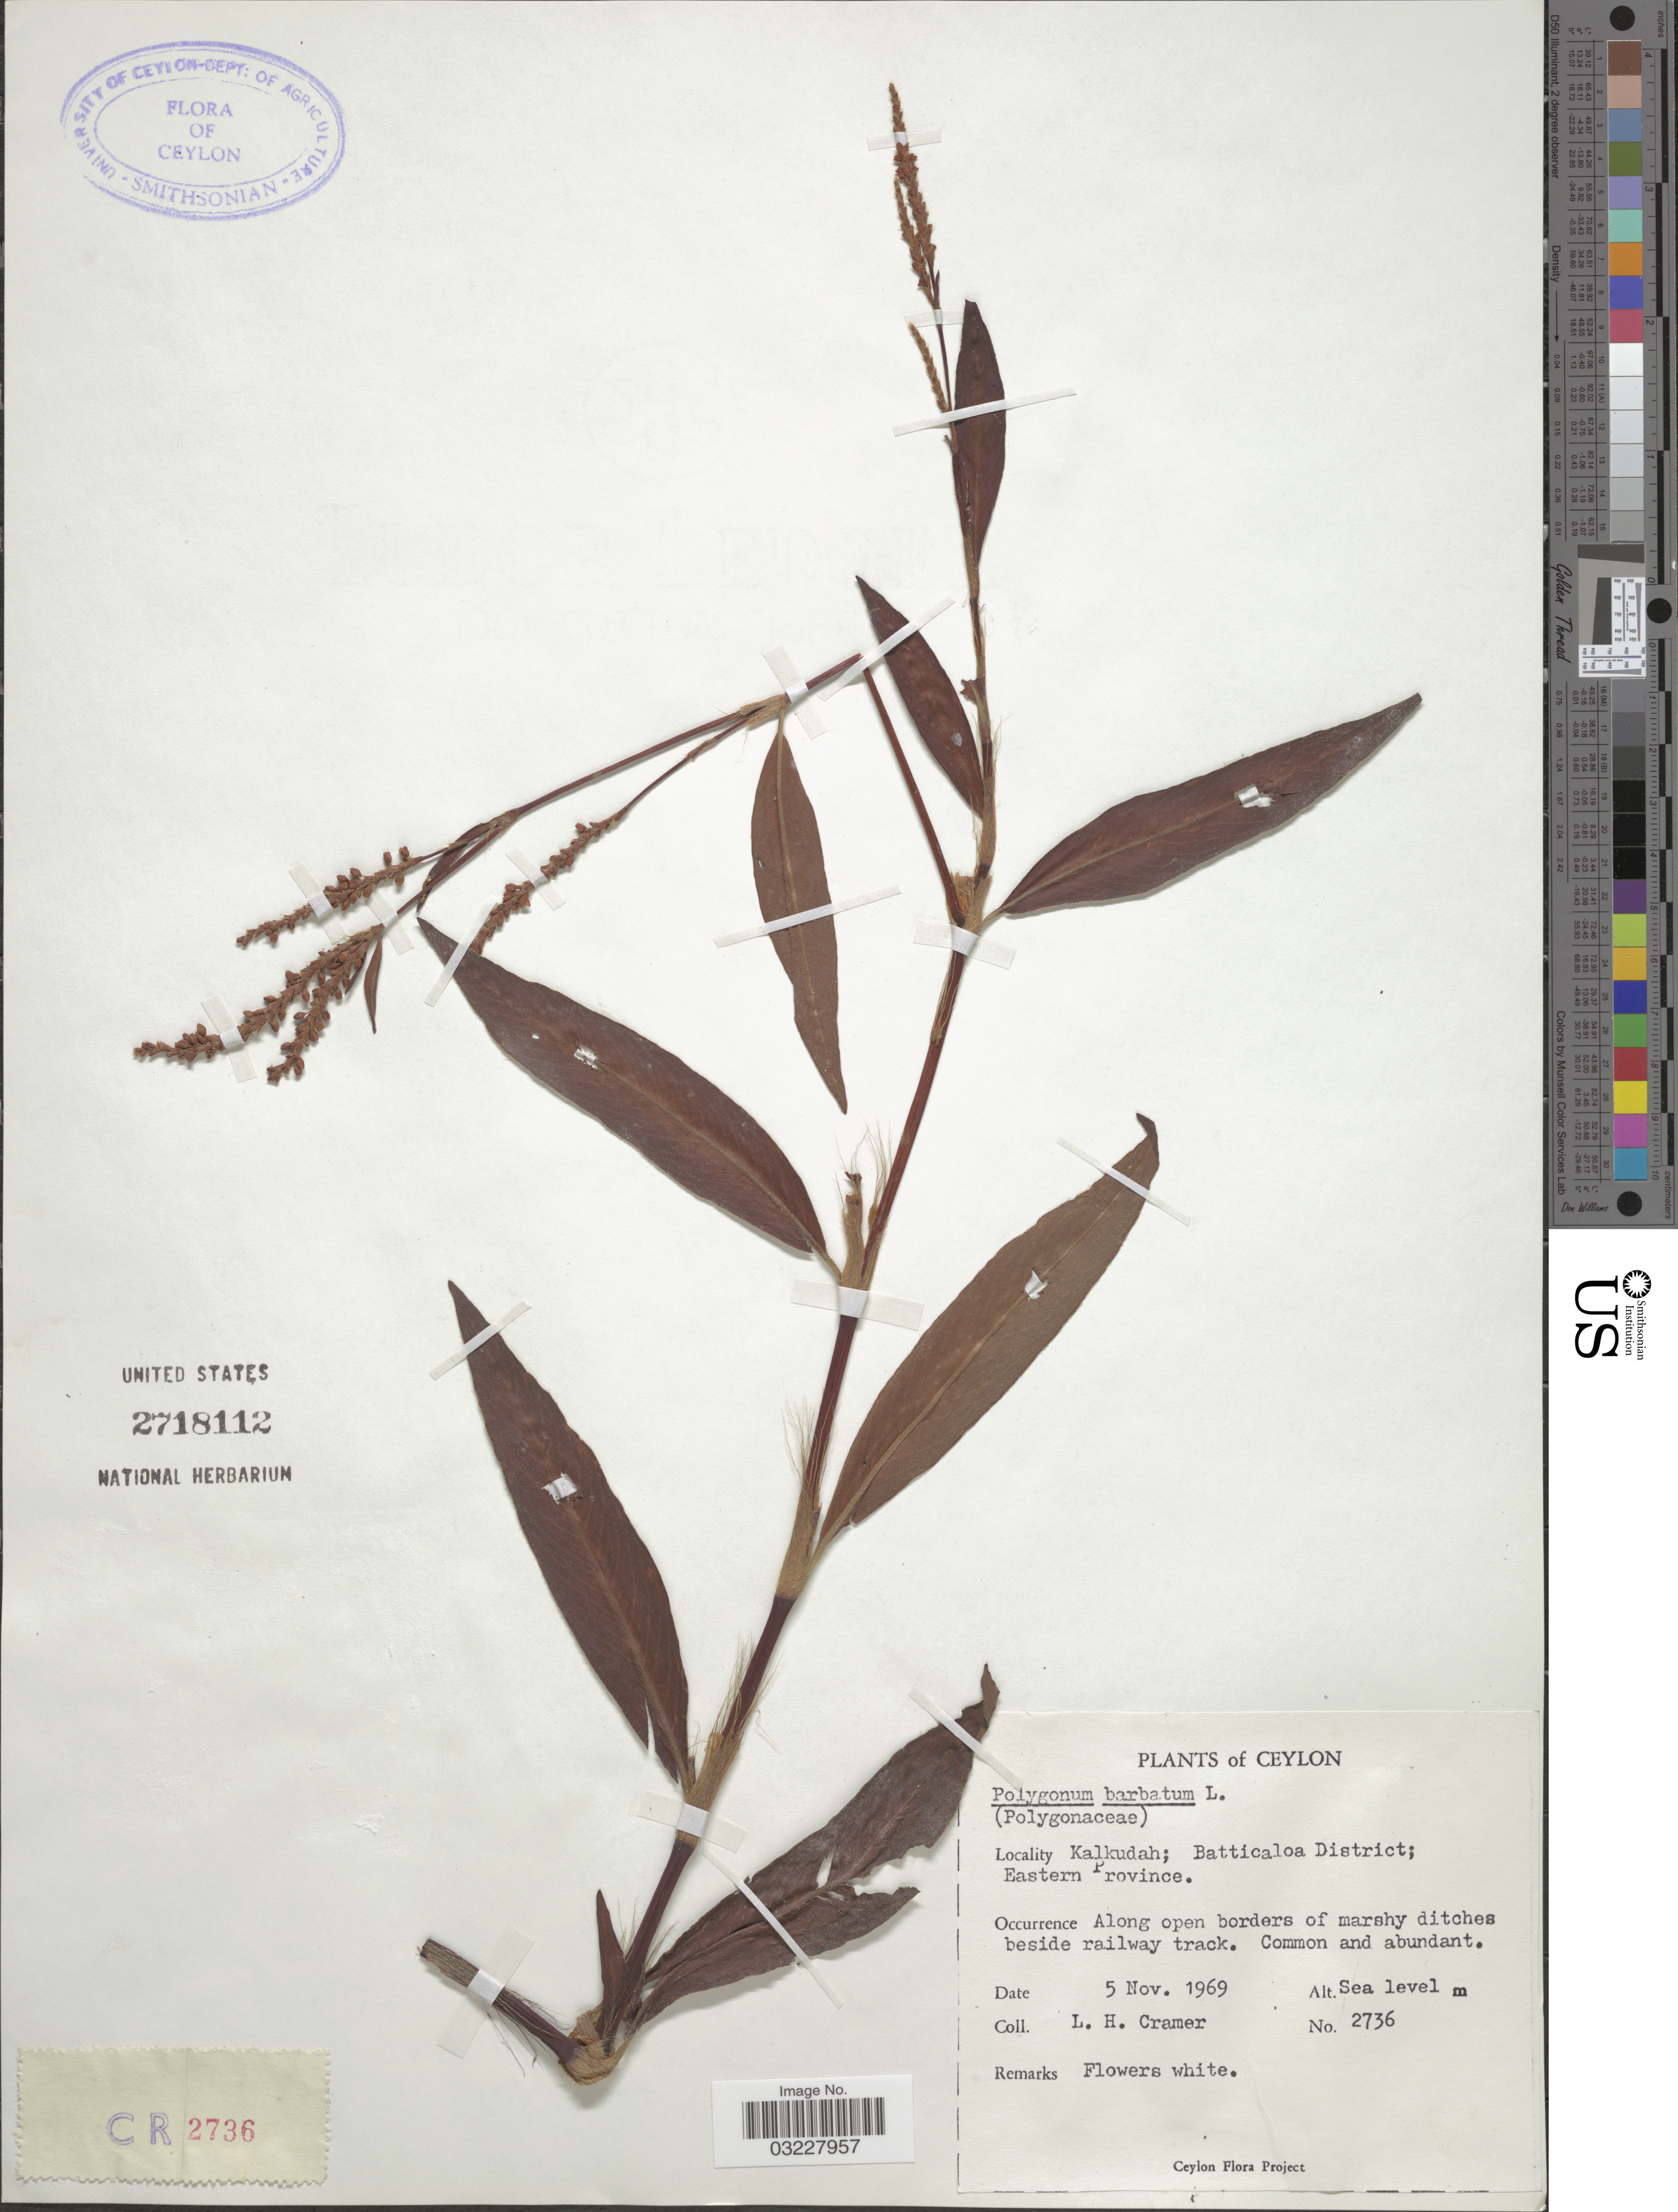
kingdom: Plantae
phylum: Tracheophyta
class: Magnoliopsida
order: Caryophyllales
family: Polygonaceae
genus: Polygonum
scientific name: Polygonum barbatum var. barbatum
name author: L.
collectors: L. H. Cramer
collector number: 2736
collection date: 1969-11-05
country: Sri Lanka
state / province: Eastern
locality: Ceylon. Kalkudah; Batticaloa District.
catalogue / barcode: US 2718112